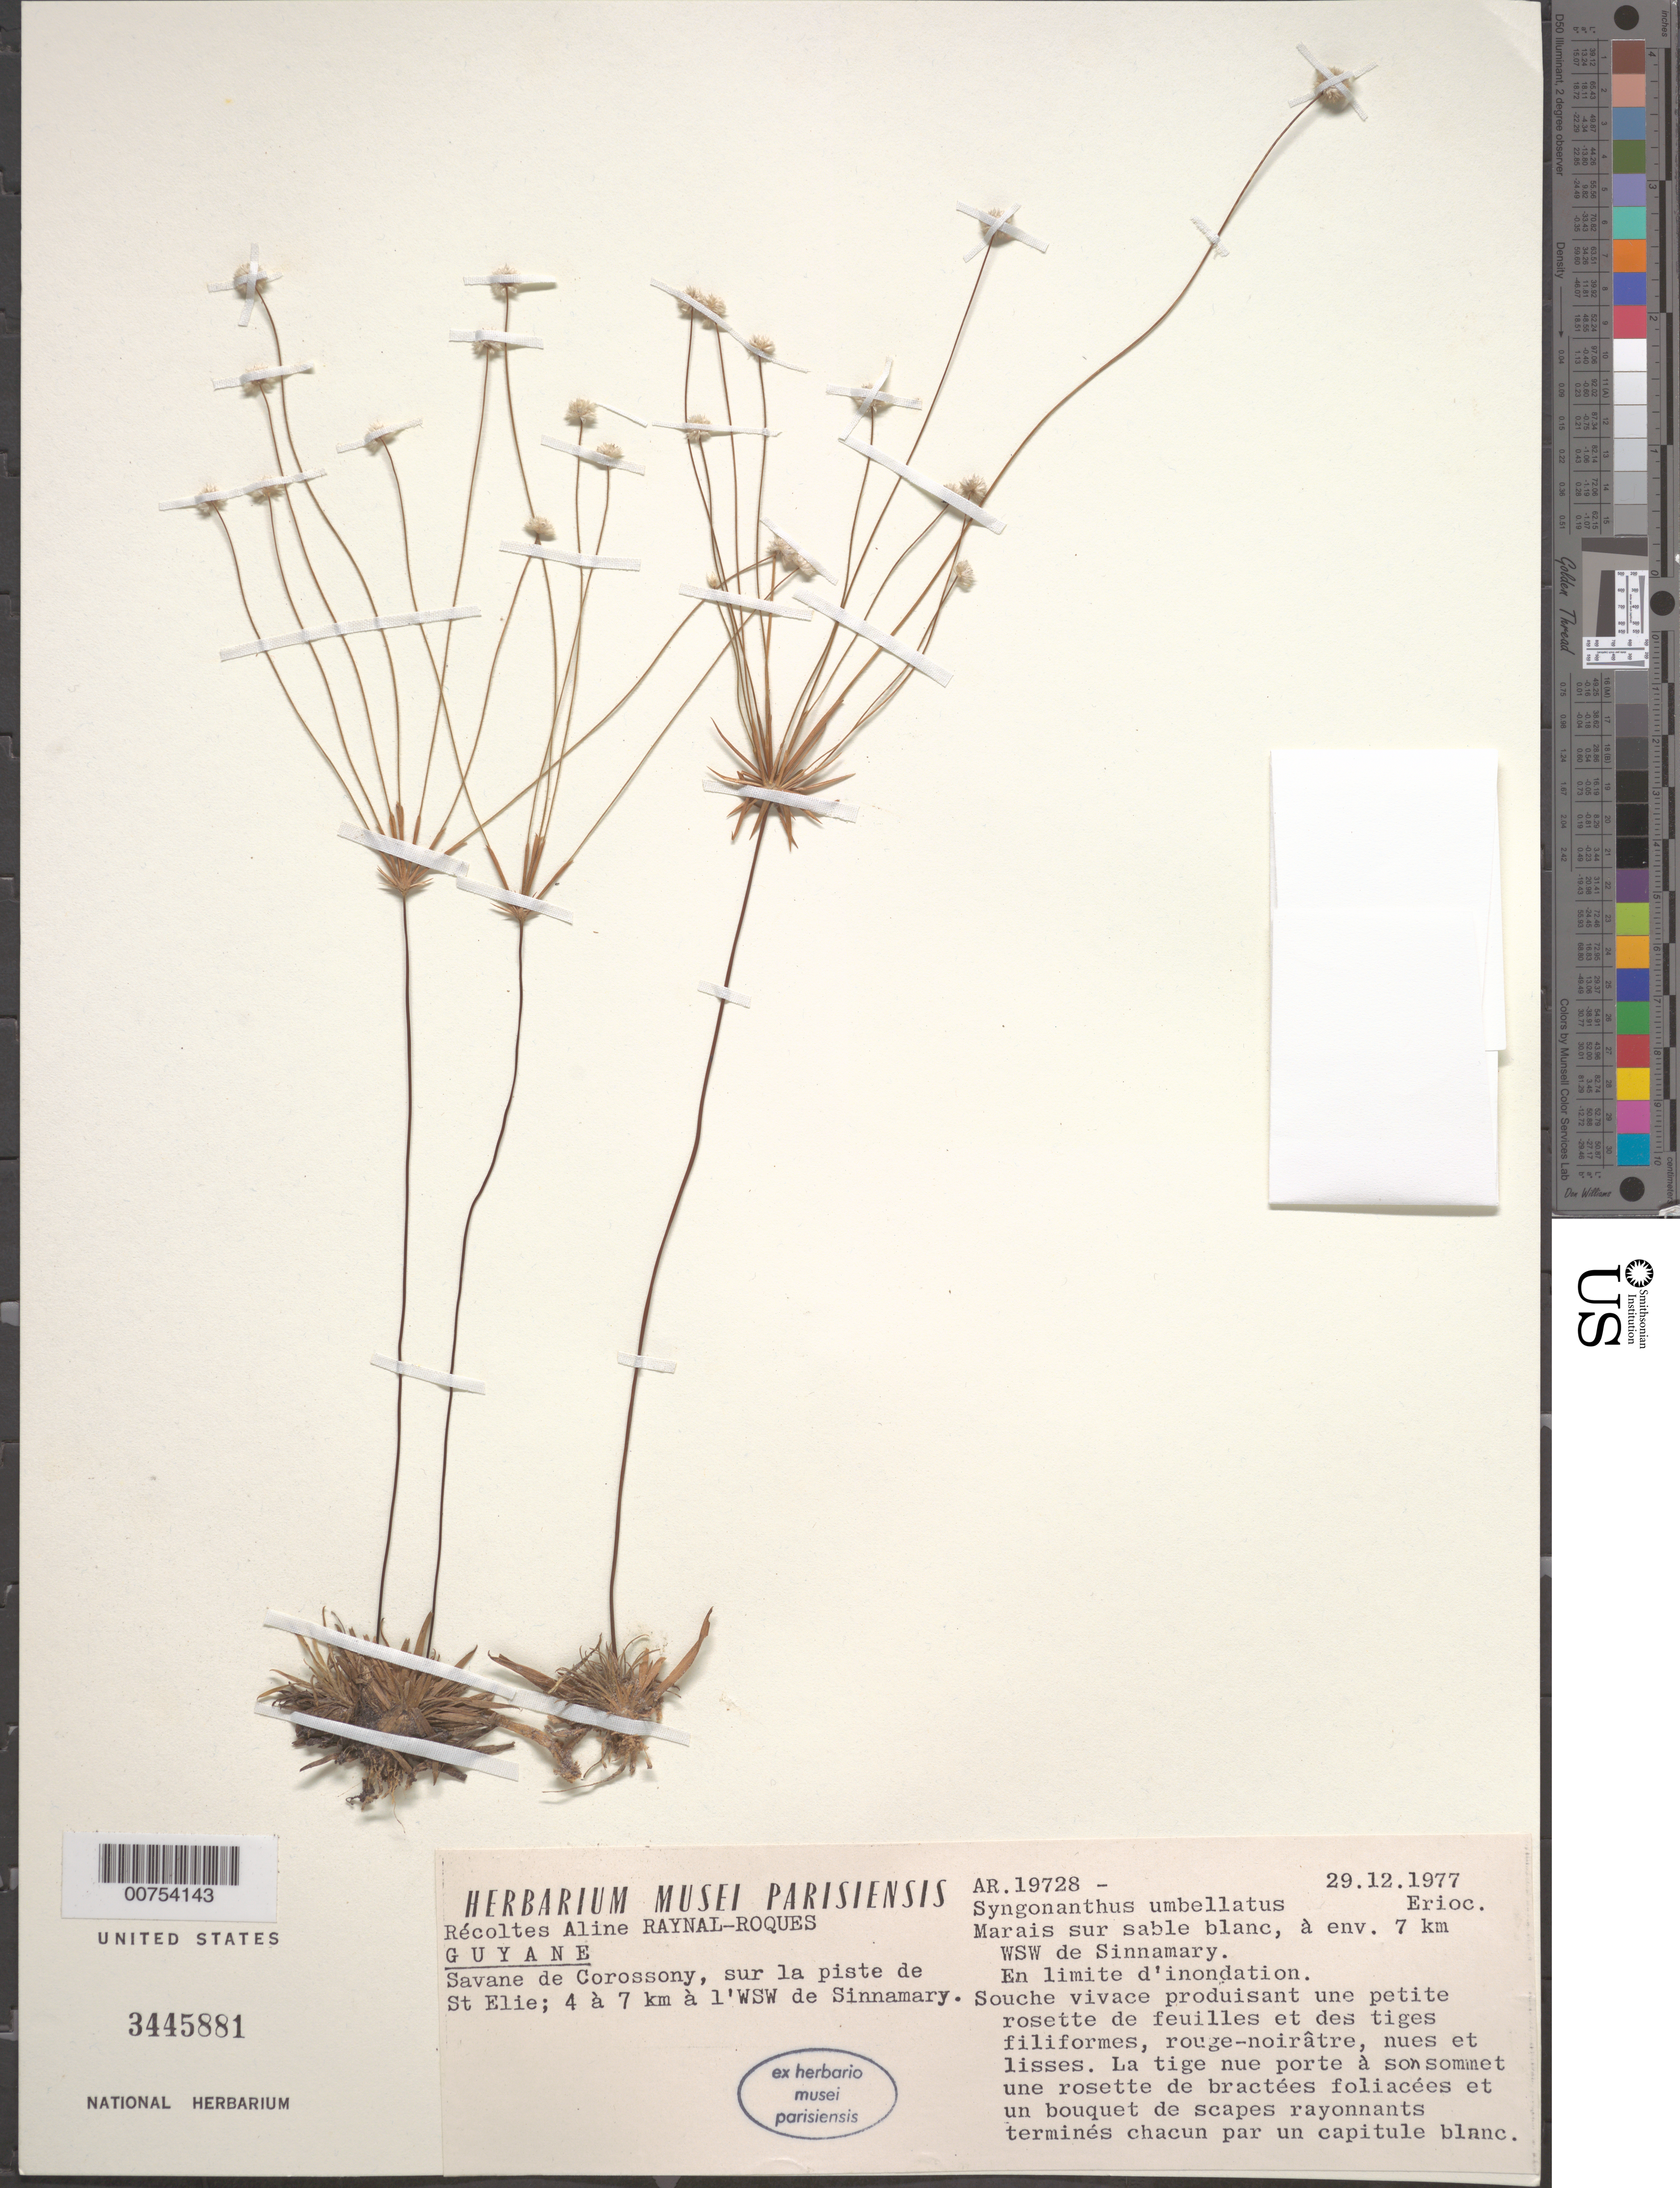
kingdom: Plantae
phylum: Tracheophyta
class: Liliopsida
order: Poales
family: Eriocaulaceae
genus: Syngonanthus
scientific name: Syngonanthus umbellatus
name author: (Lam.) Ruhland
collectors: A. M. Raynal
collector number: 19728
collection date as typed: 29-Dec-77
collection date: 1977-12-29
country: French Guiana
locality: Savane de Corossony, Piste de Saint-Élie, 7 km WSW de Sinnamary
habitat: Marsh on white sand, at edge of inundation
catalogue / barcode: US 3445881